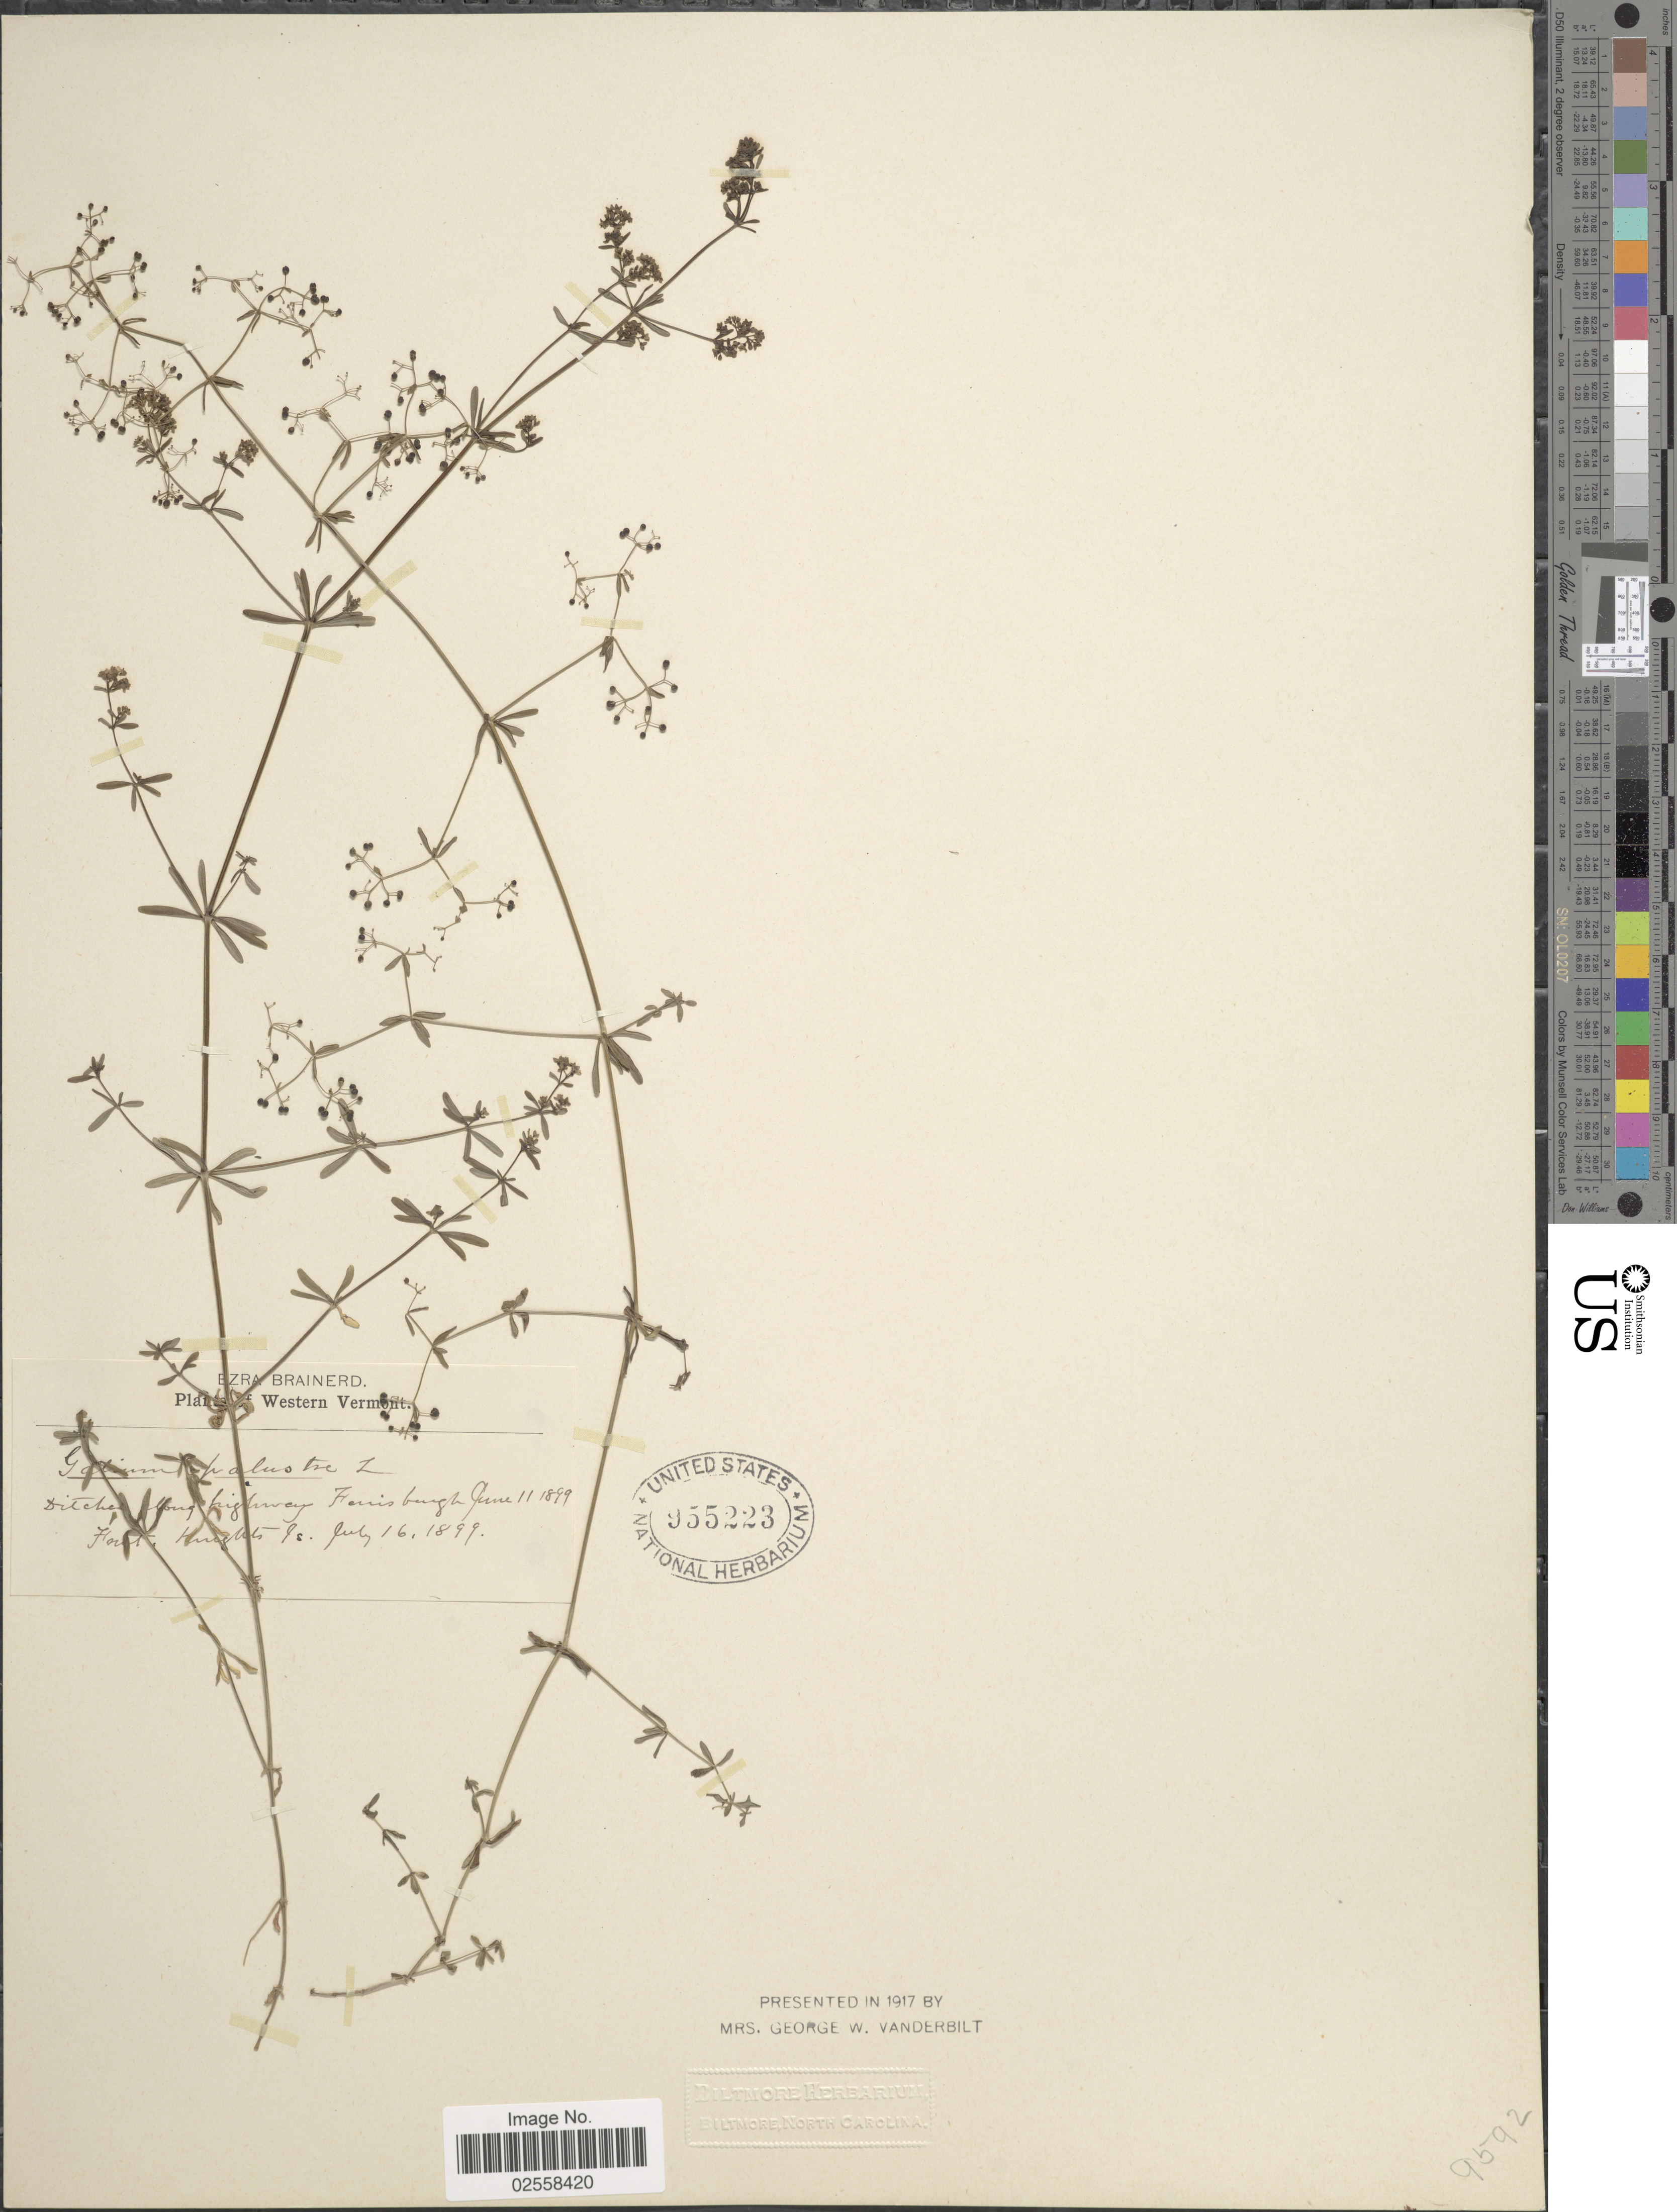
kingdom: Plantae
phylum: Tracheophyta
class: Magnoliopsida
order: Gentianales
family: Rubiaceae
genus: Galium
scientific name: Galium plumosum subsp. plumosum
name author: Rusby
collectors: E. Brainerd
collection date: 1899-06-11/1899-07-16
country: United States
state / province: Vermont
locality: Western Vermont, highway Ferrisburgh, Knights Is.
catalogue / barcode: US 955223